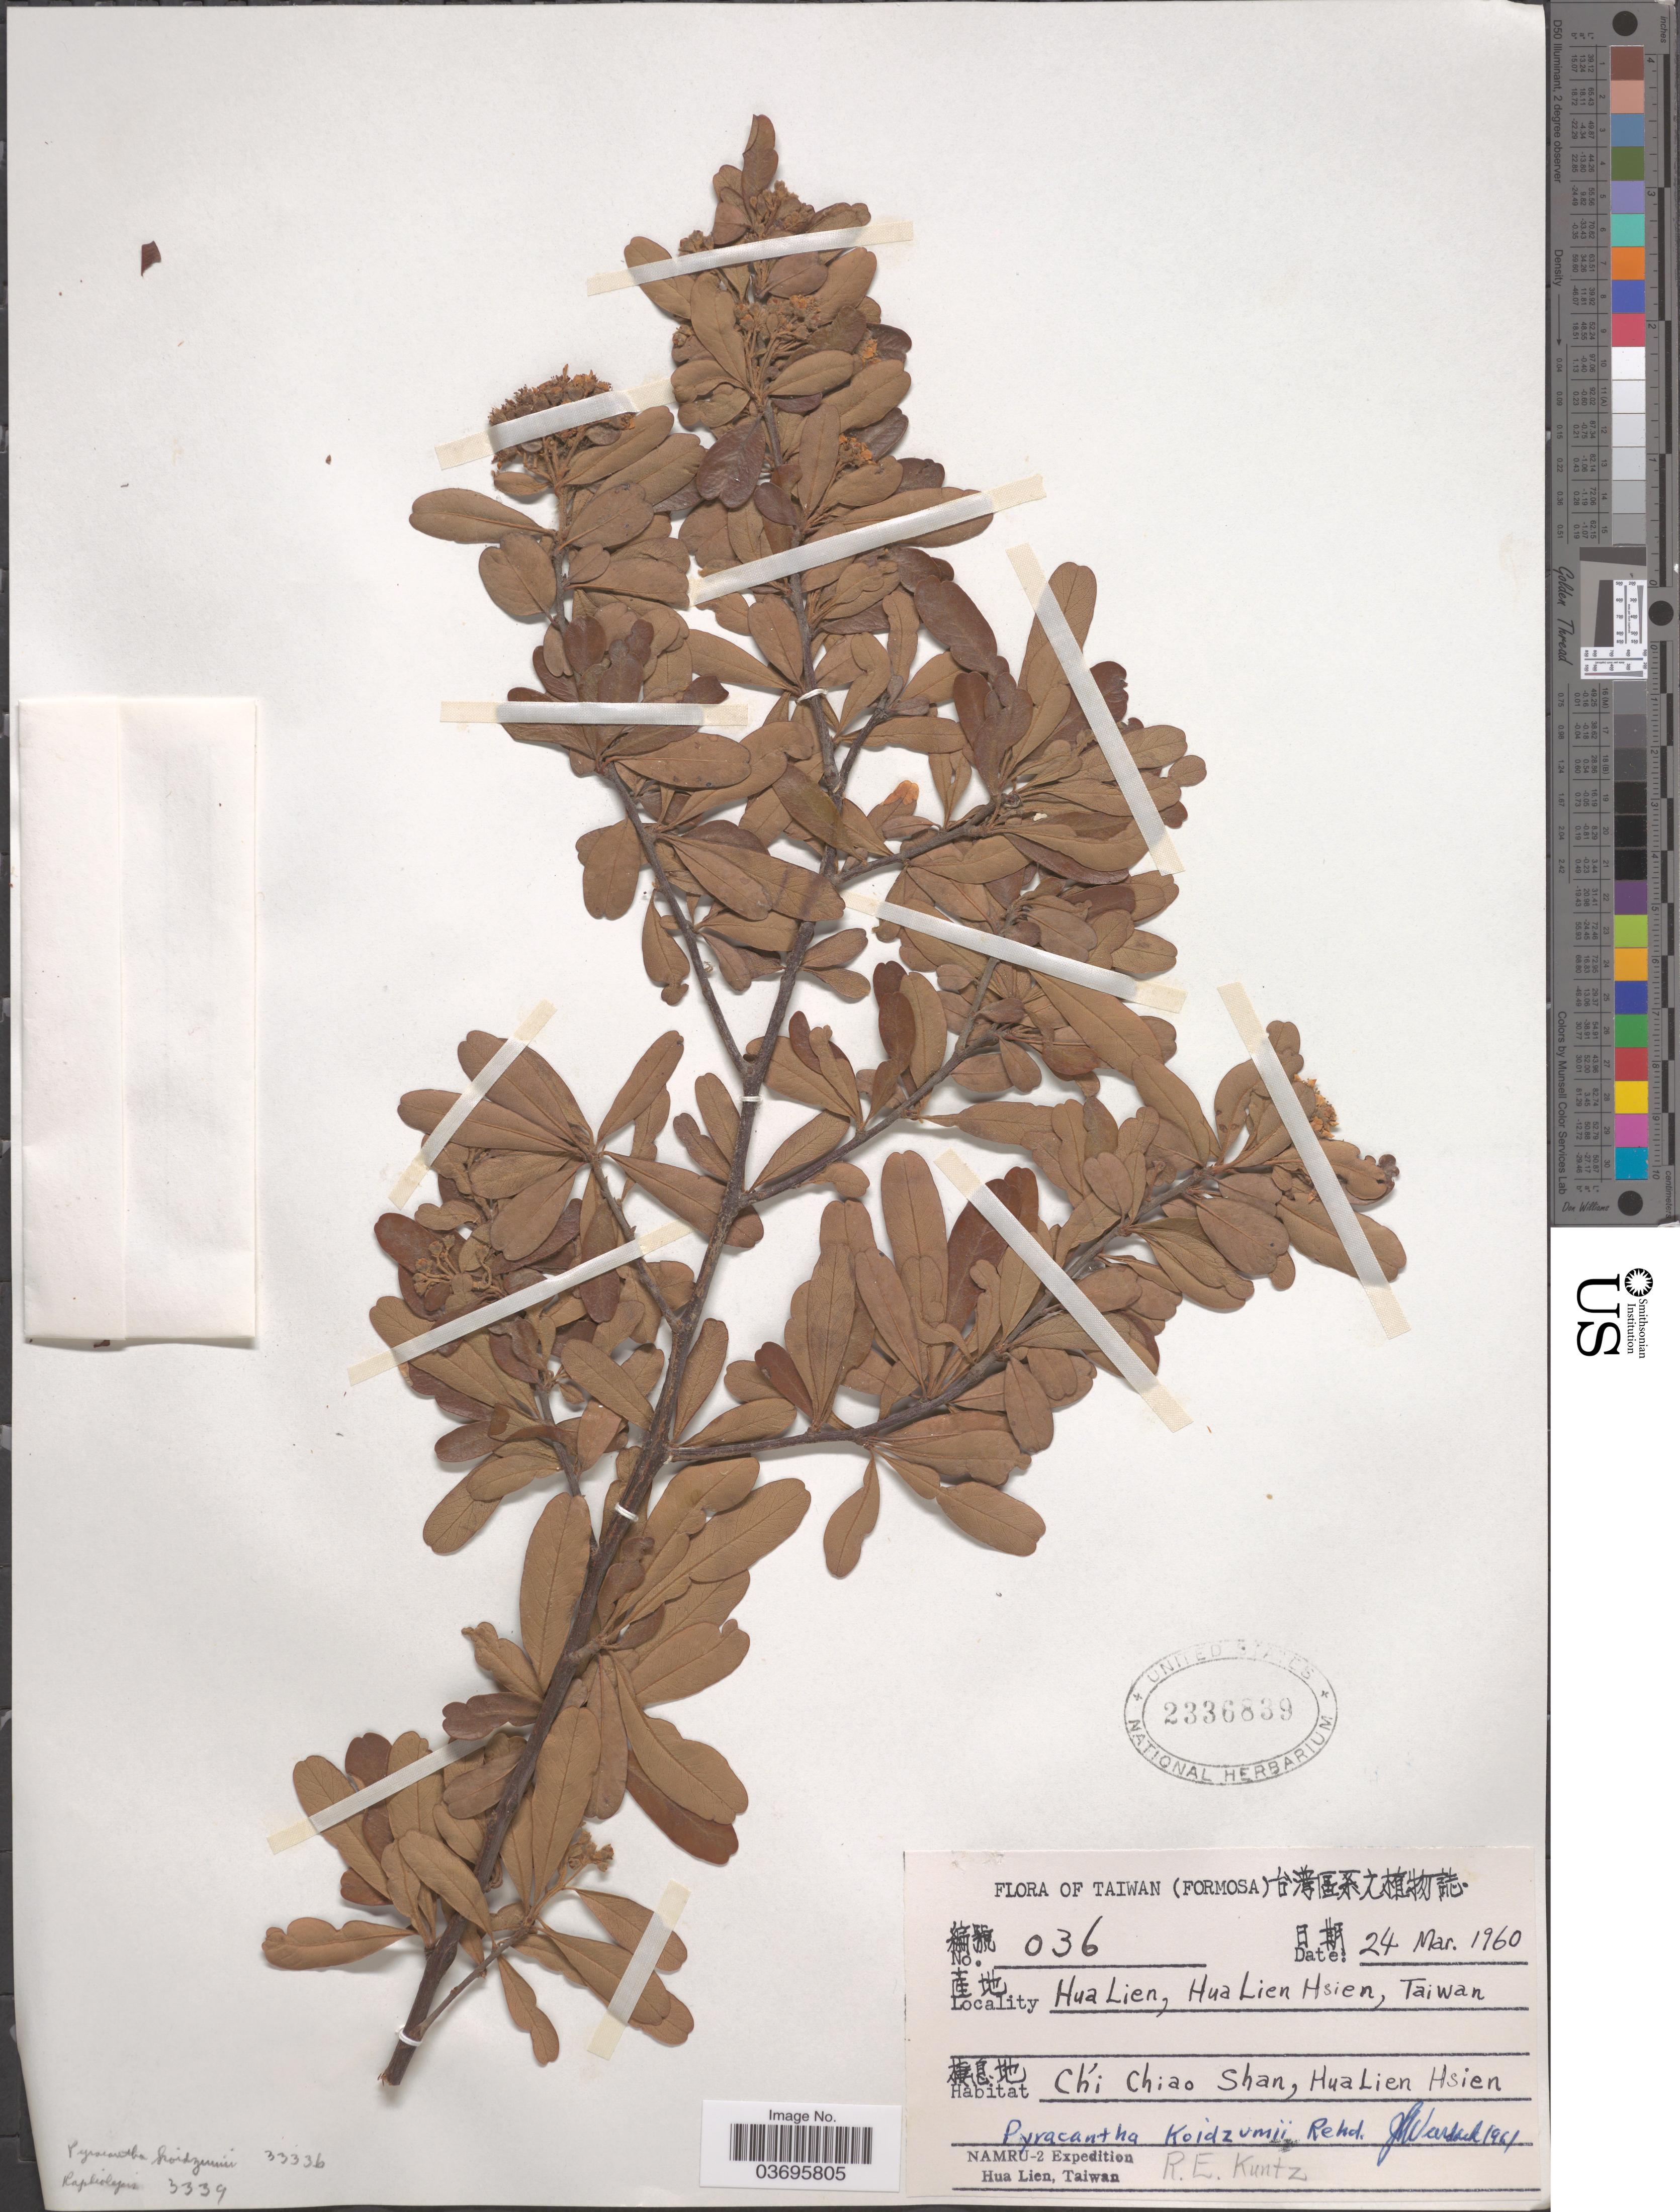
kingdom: Plantae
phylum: Tracheophyta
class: Magnoliopsida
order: Rosales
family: Rosaceae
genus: Pyracantha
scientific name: Pyracantha koidzumii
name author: (Hayata) Rehder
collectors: R. E. Kuntz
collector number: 036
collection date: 1960-03-24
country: Taiwan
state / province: Hualien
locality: Taiwan (Formosa) X. Hua Lien, Hua Lien Hsien. Ch'i Chiao Shan.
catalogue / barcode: US 2336839